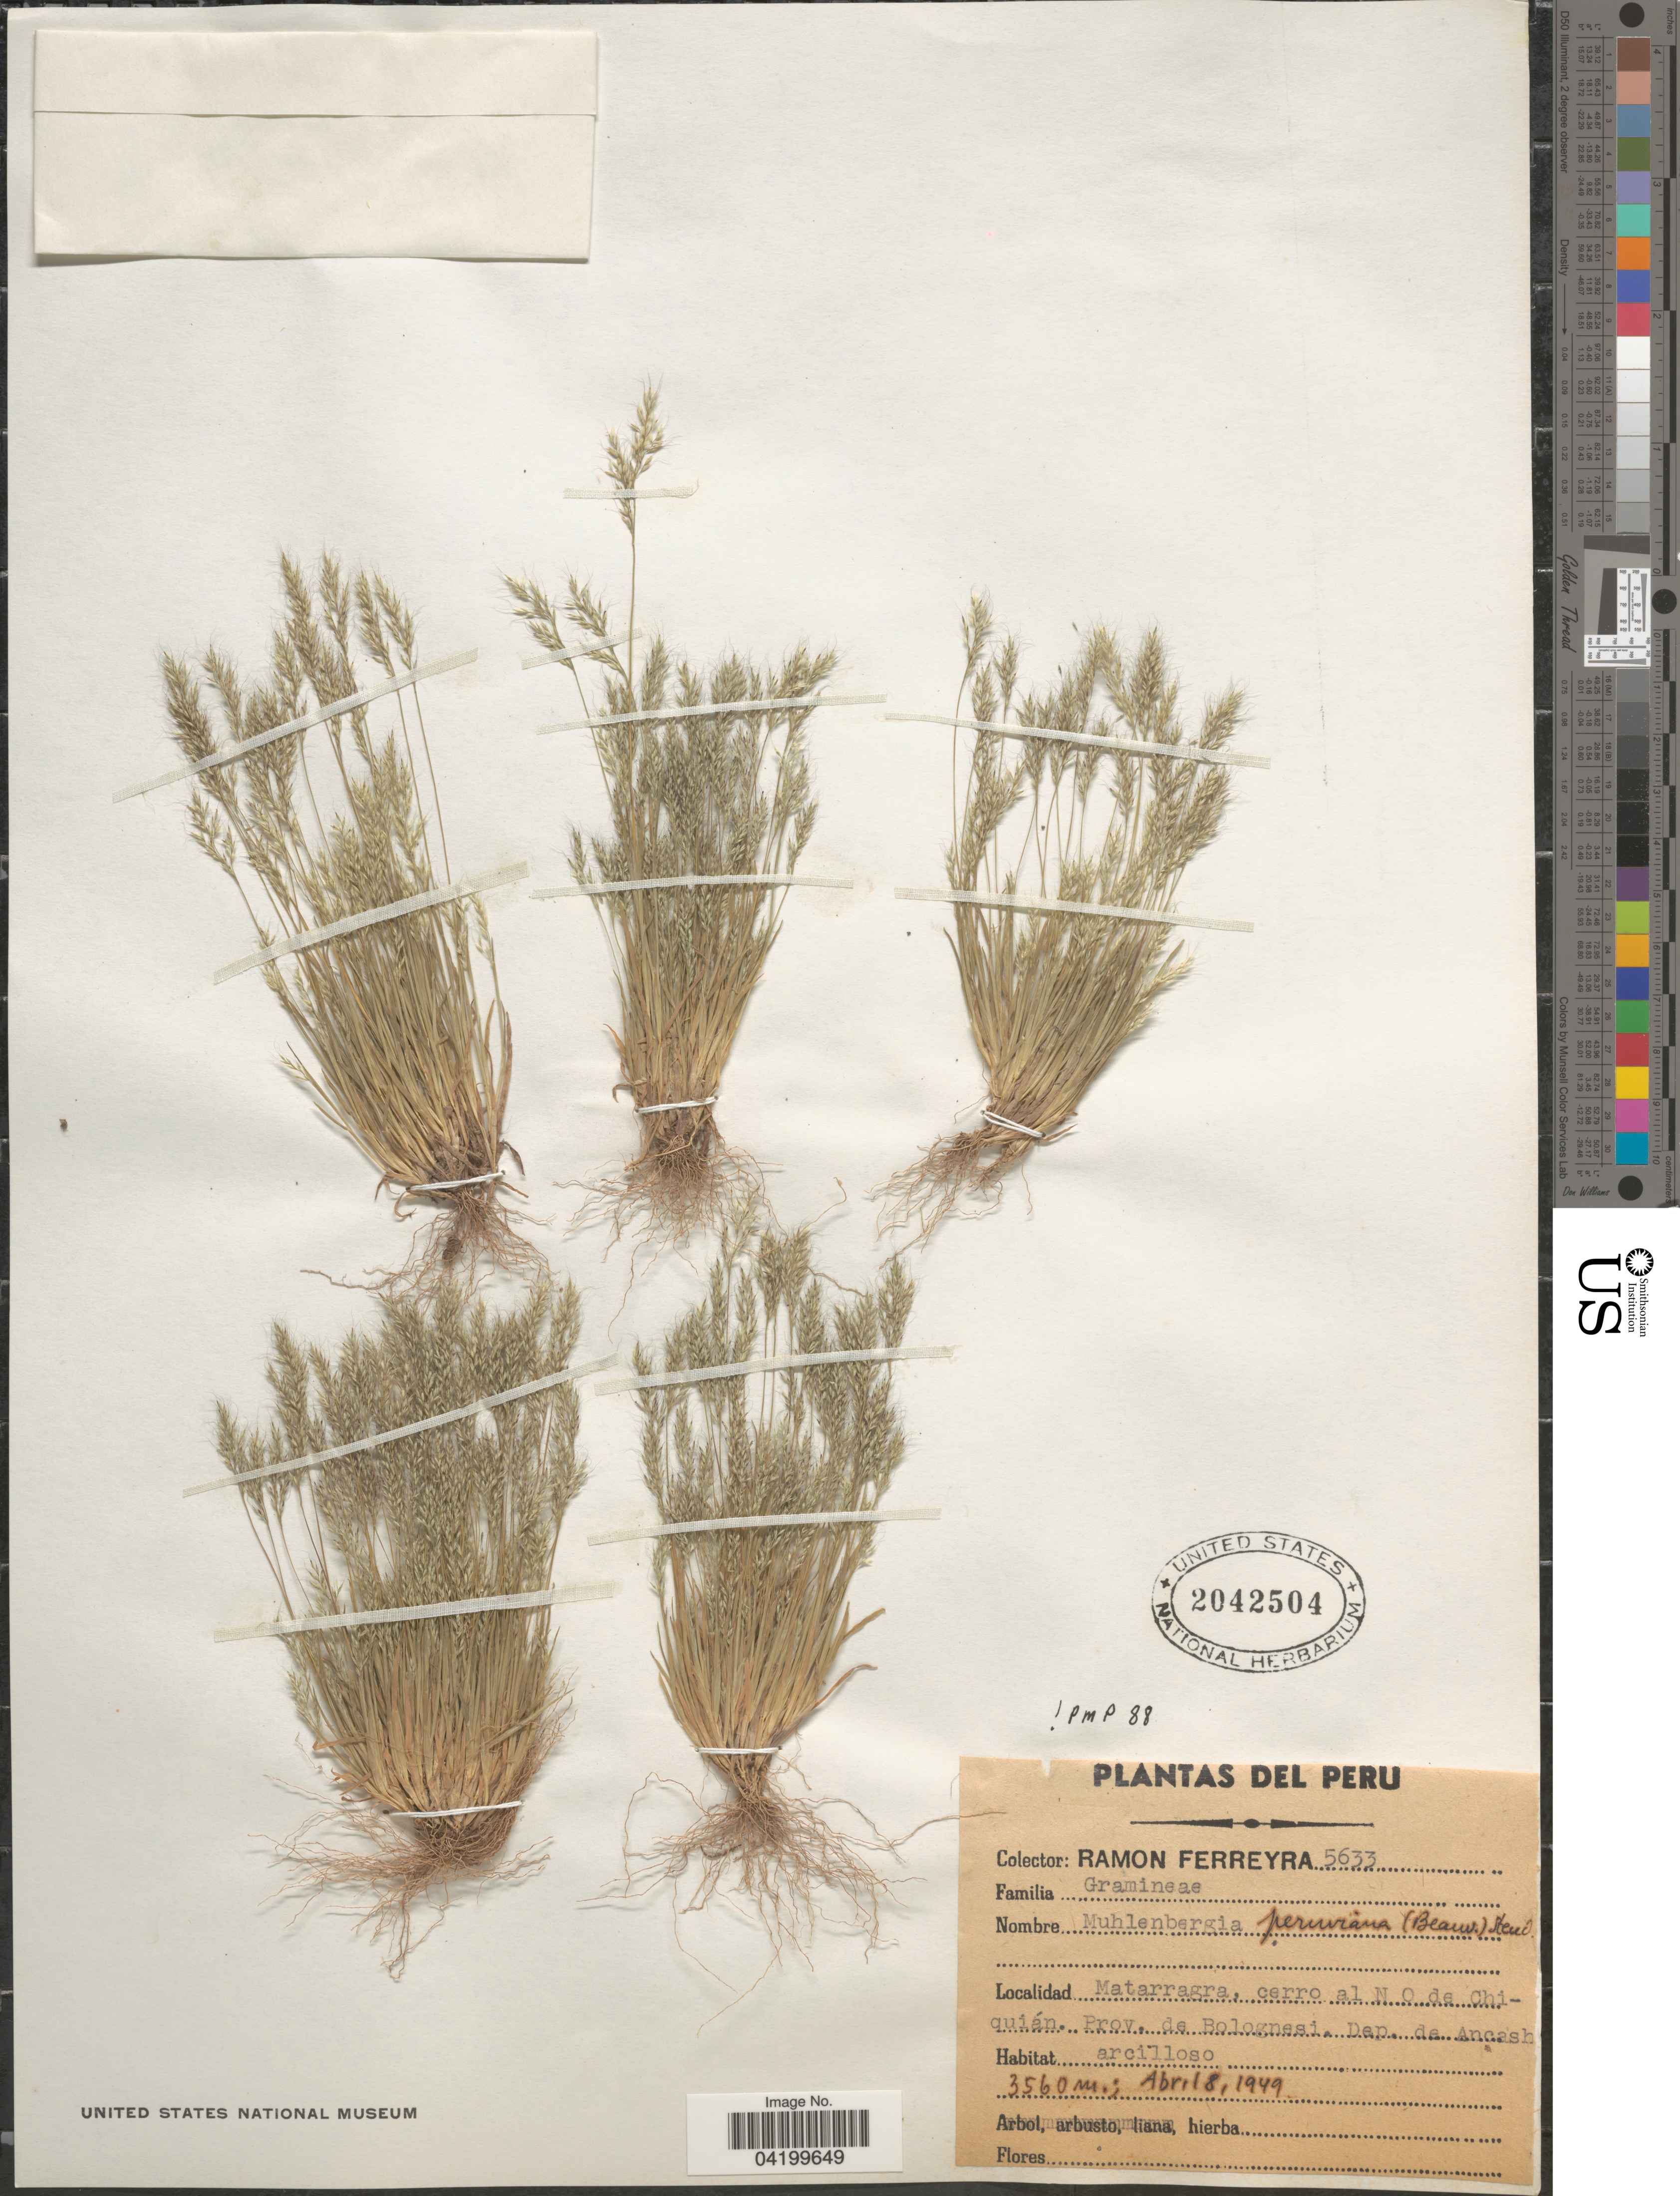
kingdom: Plantae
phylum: Tracheophyta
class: Liliopsida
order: Poales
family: Poaceae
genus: Muhlenbergia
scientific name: Muhlenbergia peruviana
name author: (P. Beauv.) Steud.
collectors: R. A. Ferreyra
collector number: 5633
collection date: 1949-04-08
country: Peru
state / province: Ancash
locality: Matarragra, cerro al N O de Chiquián. Prov. de Bolognesi. Dep. de Ancash.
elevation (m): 3560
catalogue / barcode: US 2042504